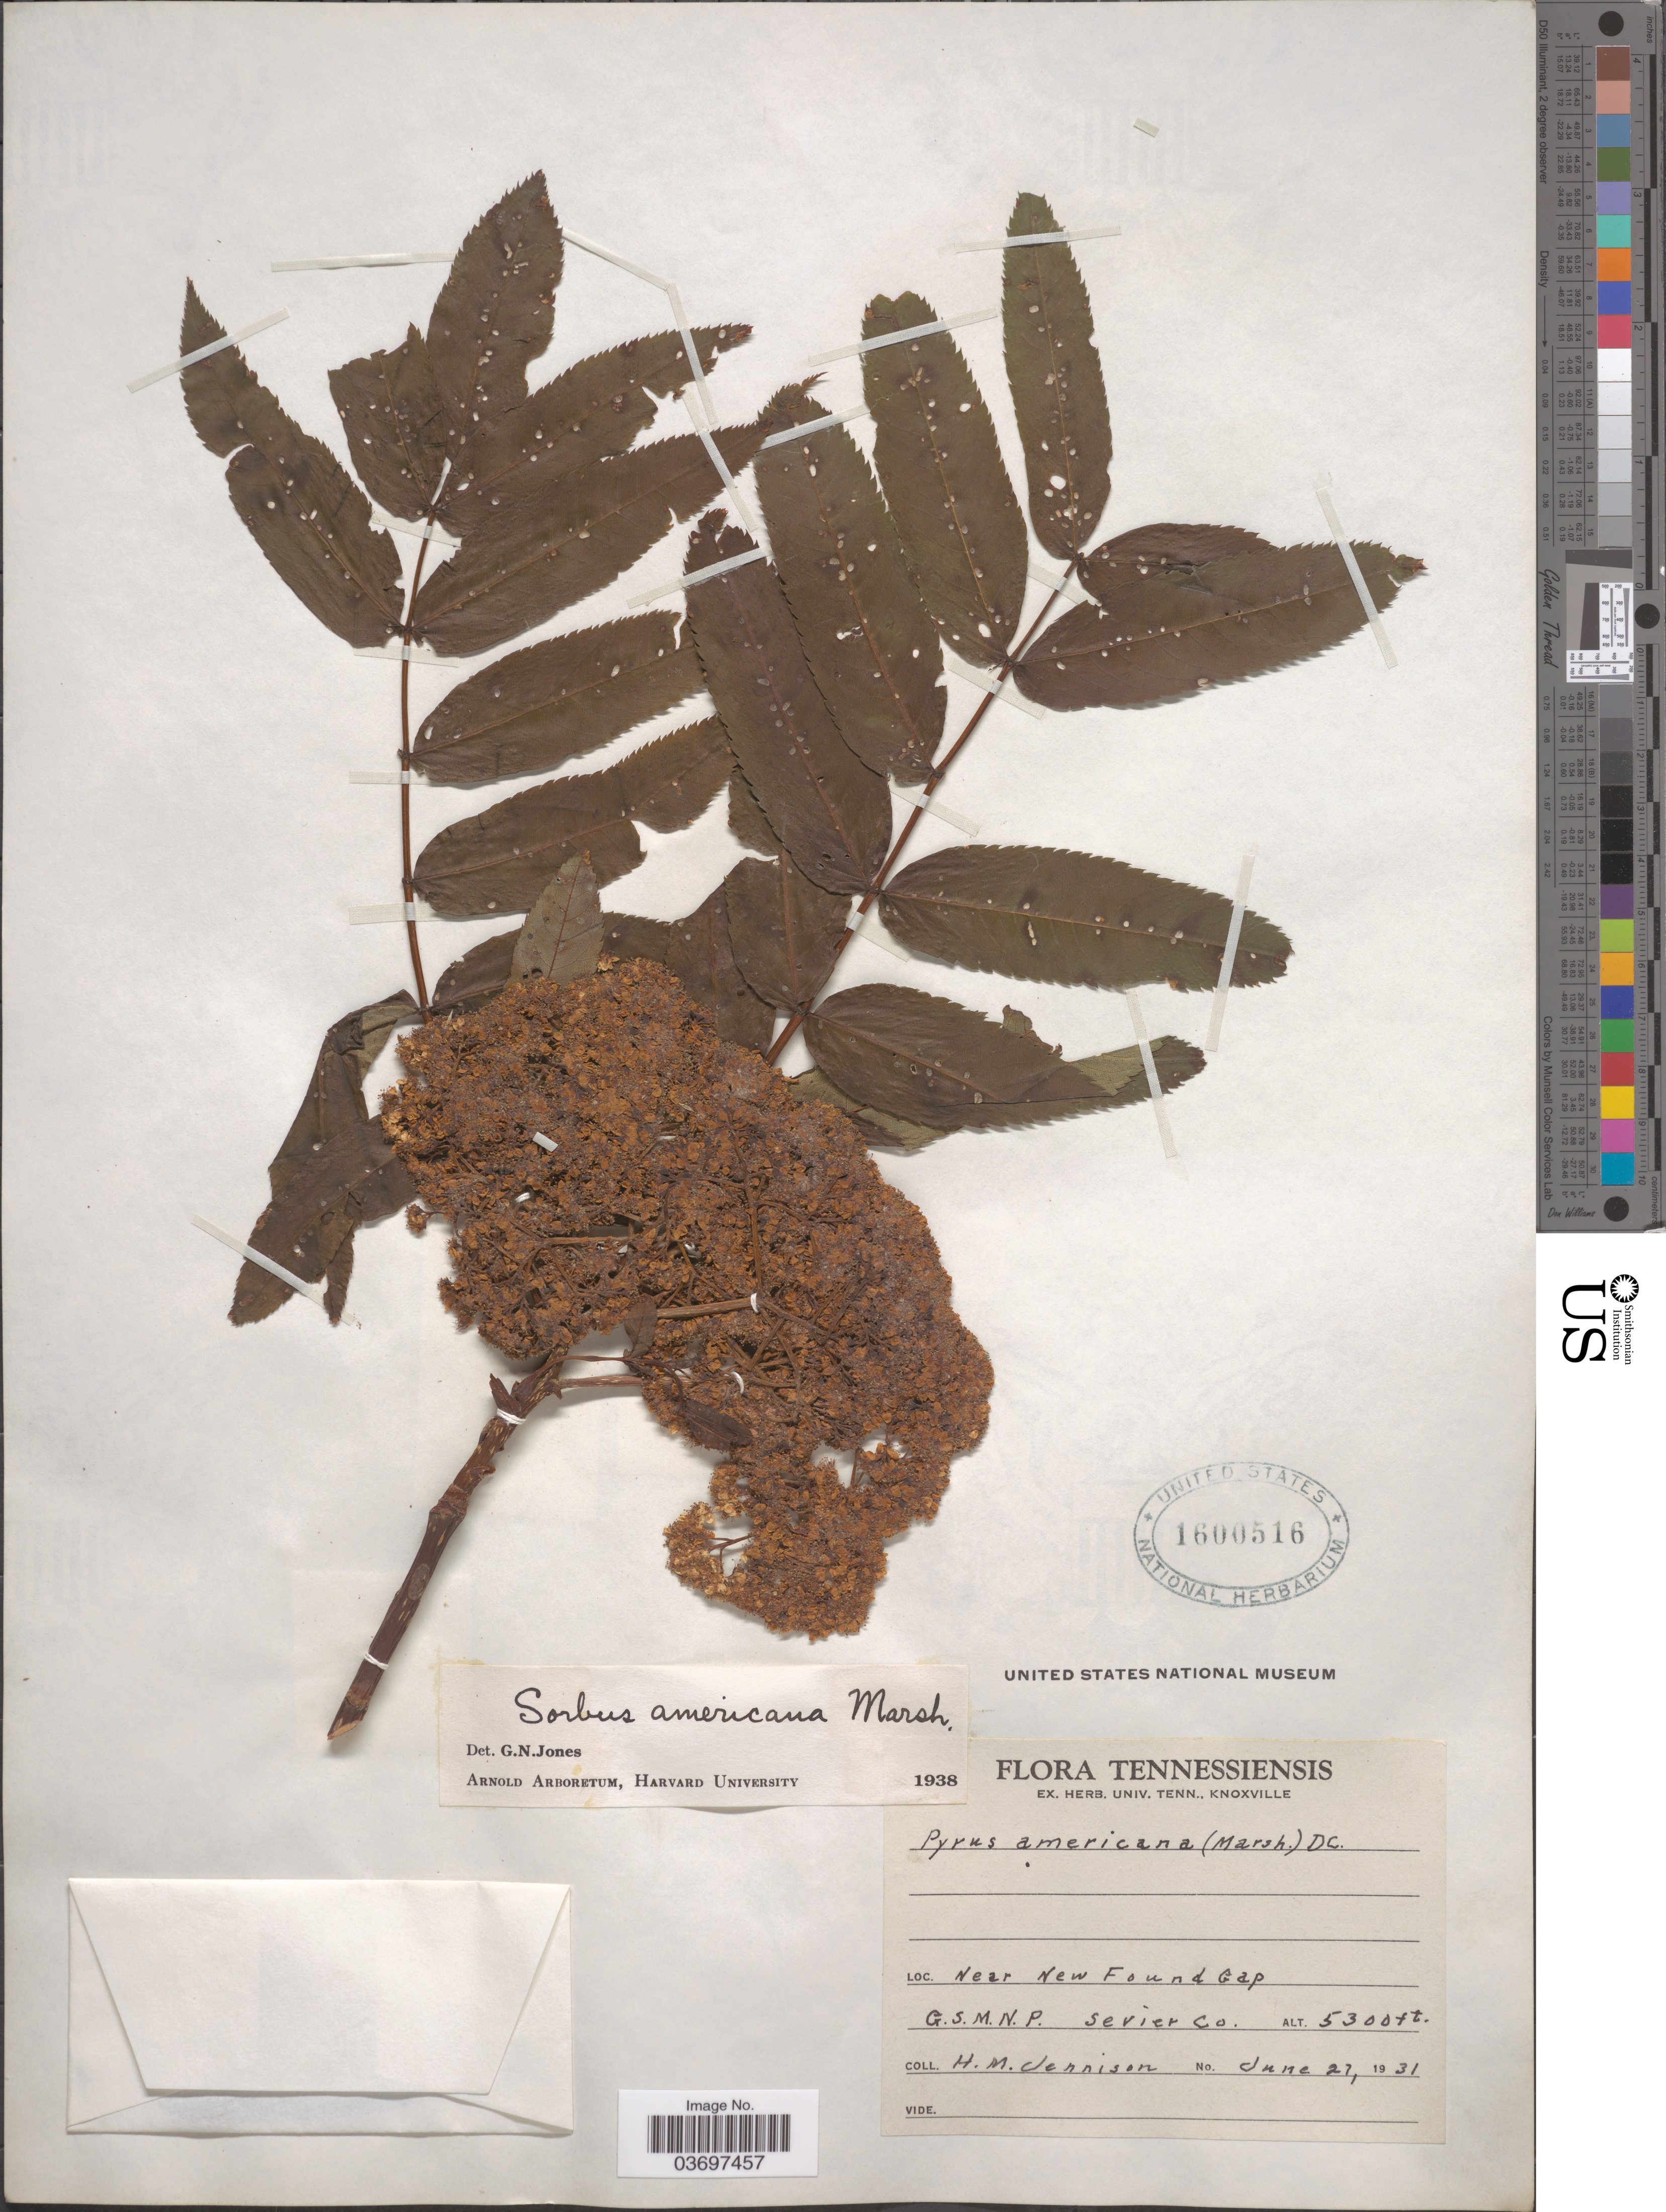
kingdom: Plantae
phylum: Tracheophyta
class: Magnoliopsida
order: Rosales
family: Rosaceae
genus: Sorbus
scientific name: Sorbus americana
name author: Marshall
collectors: H. Jennison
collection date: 1931-06-27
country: United States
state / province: Tennessee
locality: Near New Found Gap. G.S.M.N.P. Sevier Co.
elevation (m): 1615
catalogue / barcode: US 1600516